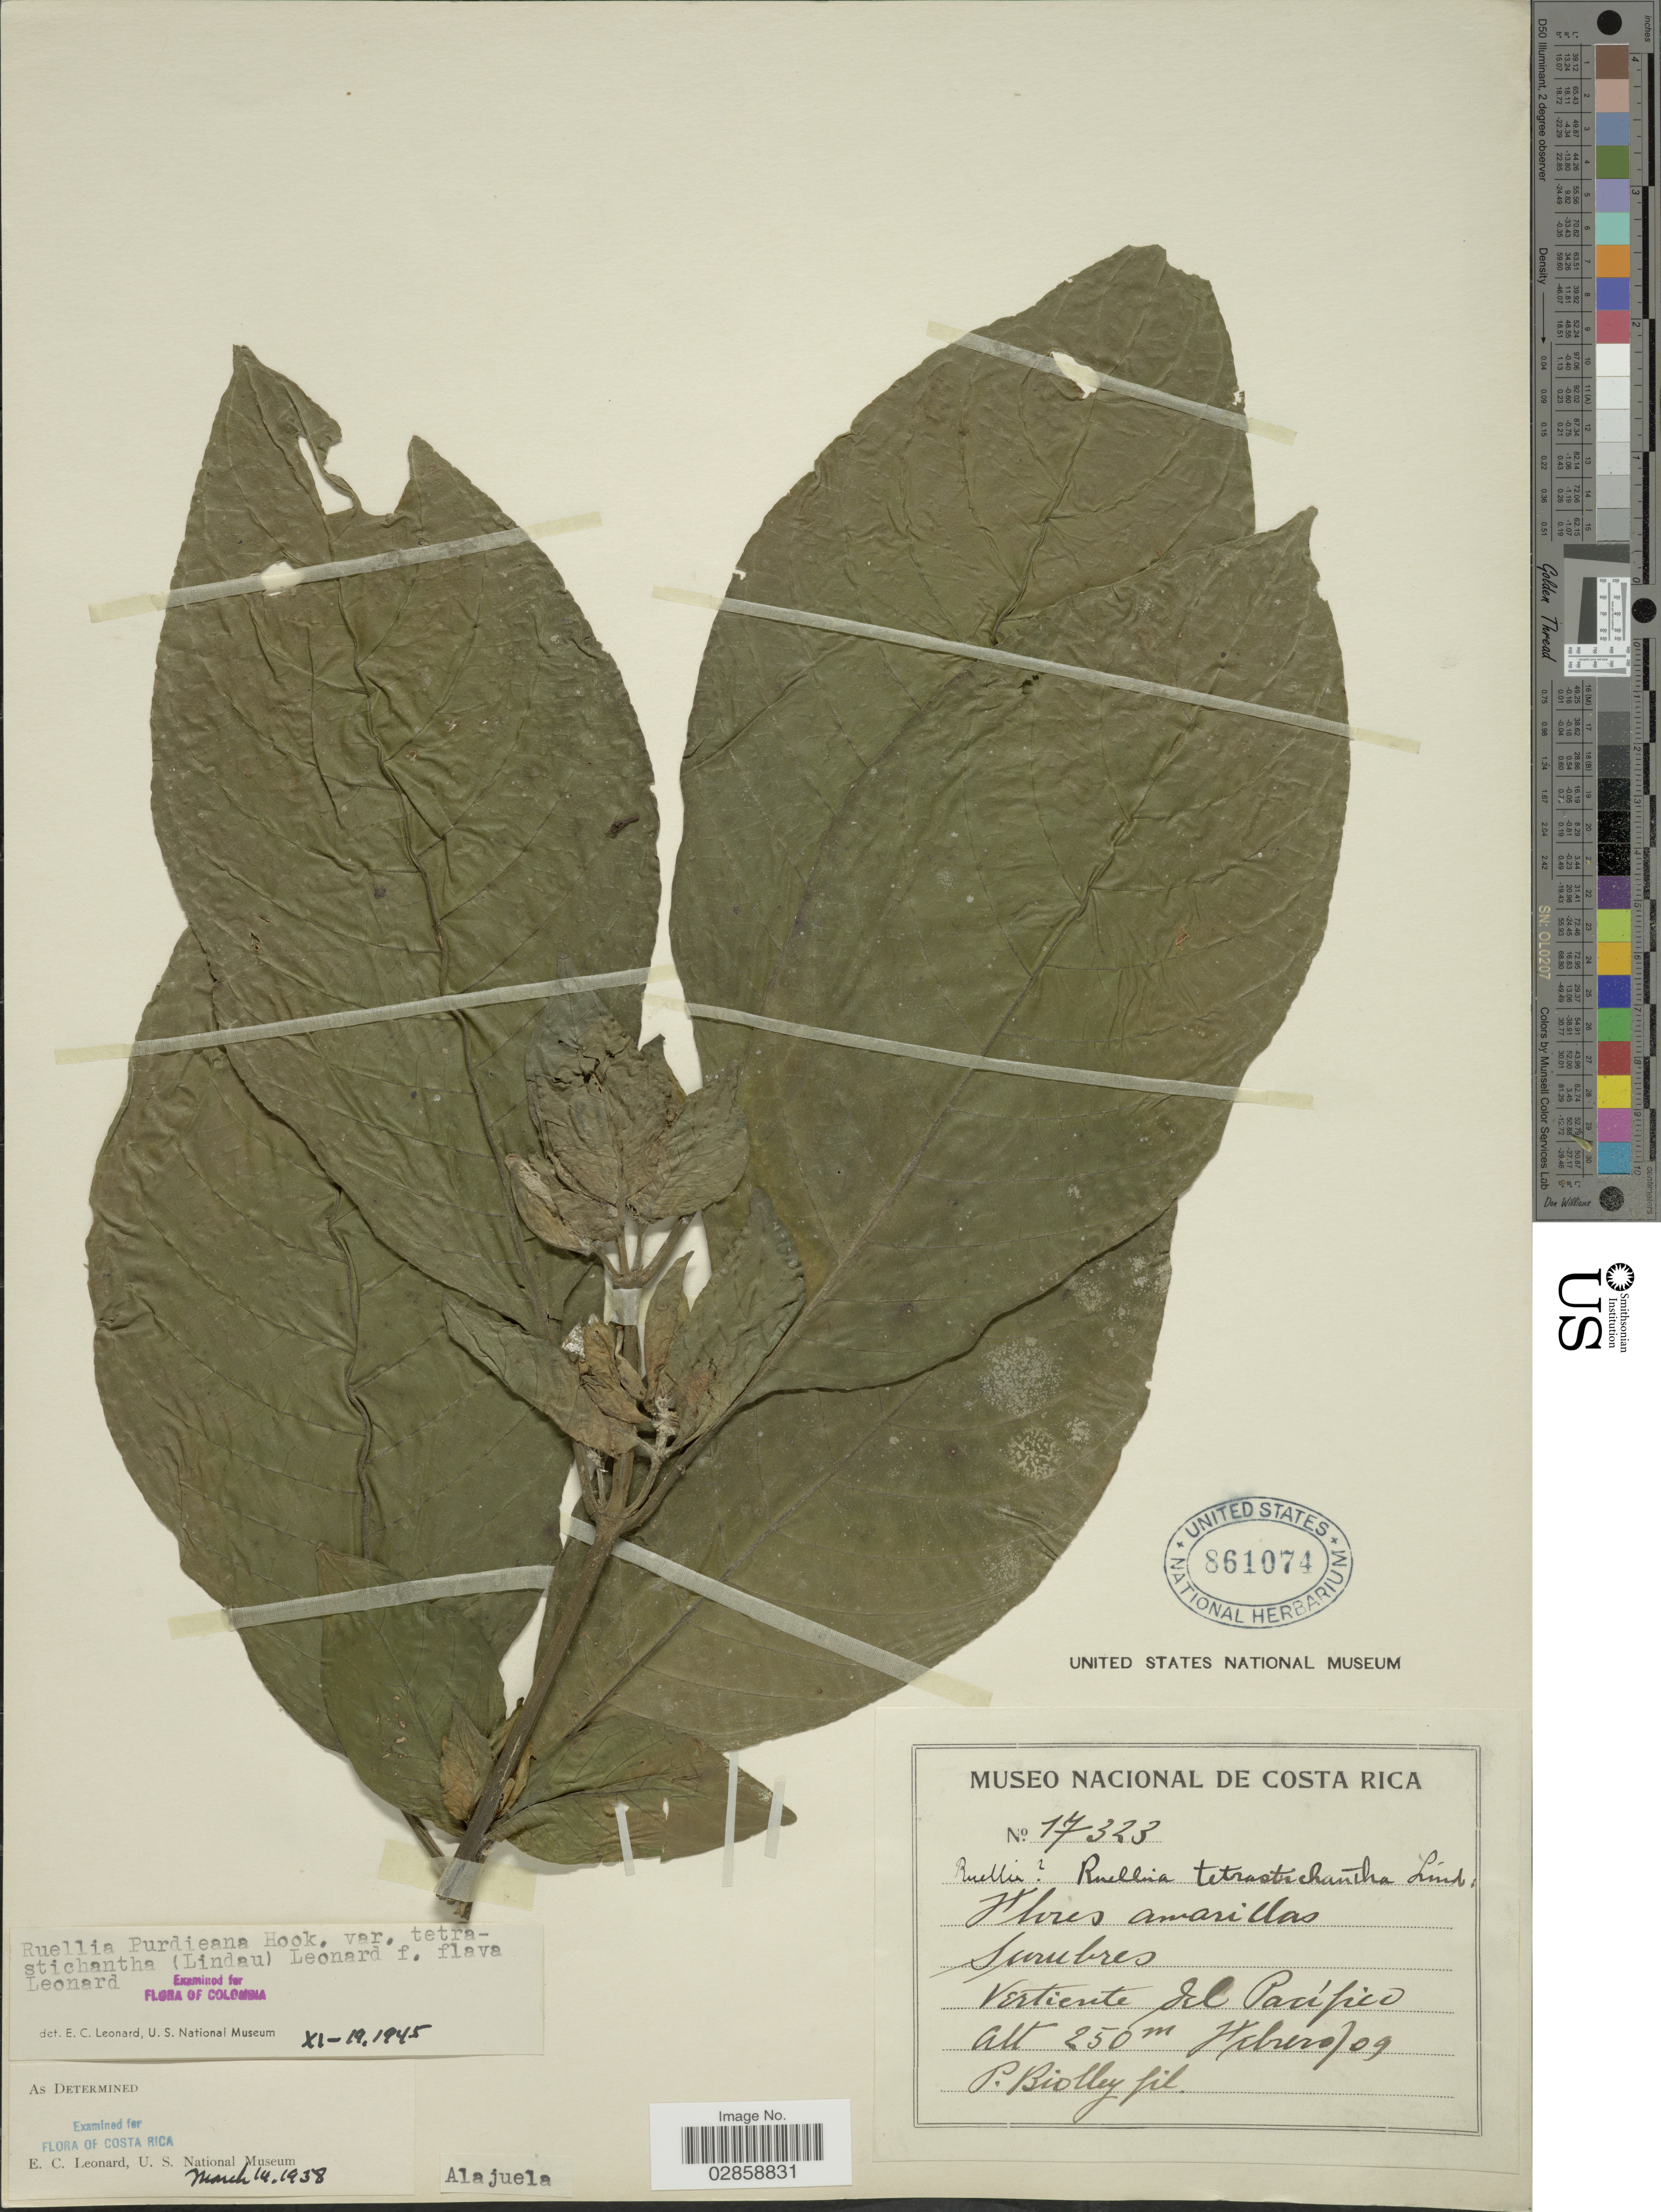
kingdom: Plantae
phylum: Tracheophyta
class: Magnoliopsida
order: Lamiales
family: Acanthaceae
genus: Ruellia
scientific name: Ruellia tubiflora f. flava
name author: Leonard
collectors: P. Biolley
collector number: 17323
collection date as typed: Transcribed d/m/y: /2/9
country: Costa Rica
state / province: Alajuela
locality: Surubres. Vertiente del Pacífico.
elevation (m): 250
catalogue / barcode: US 861074